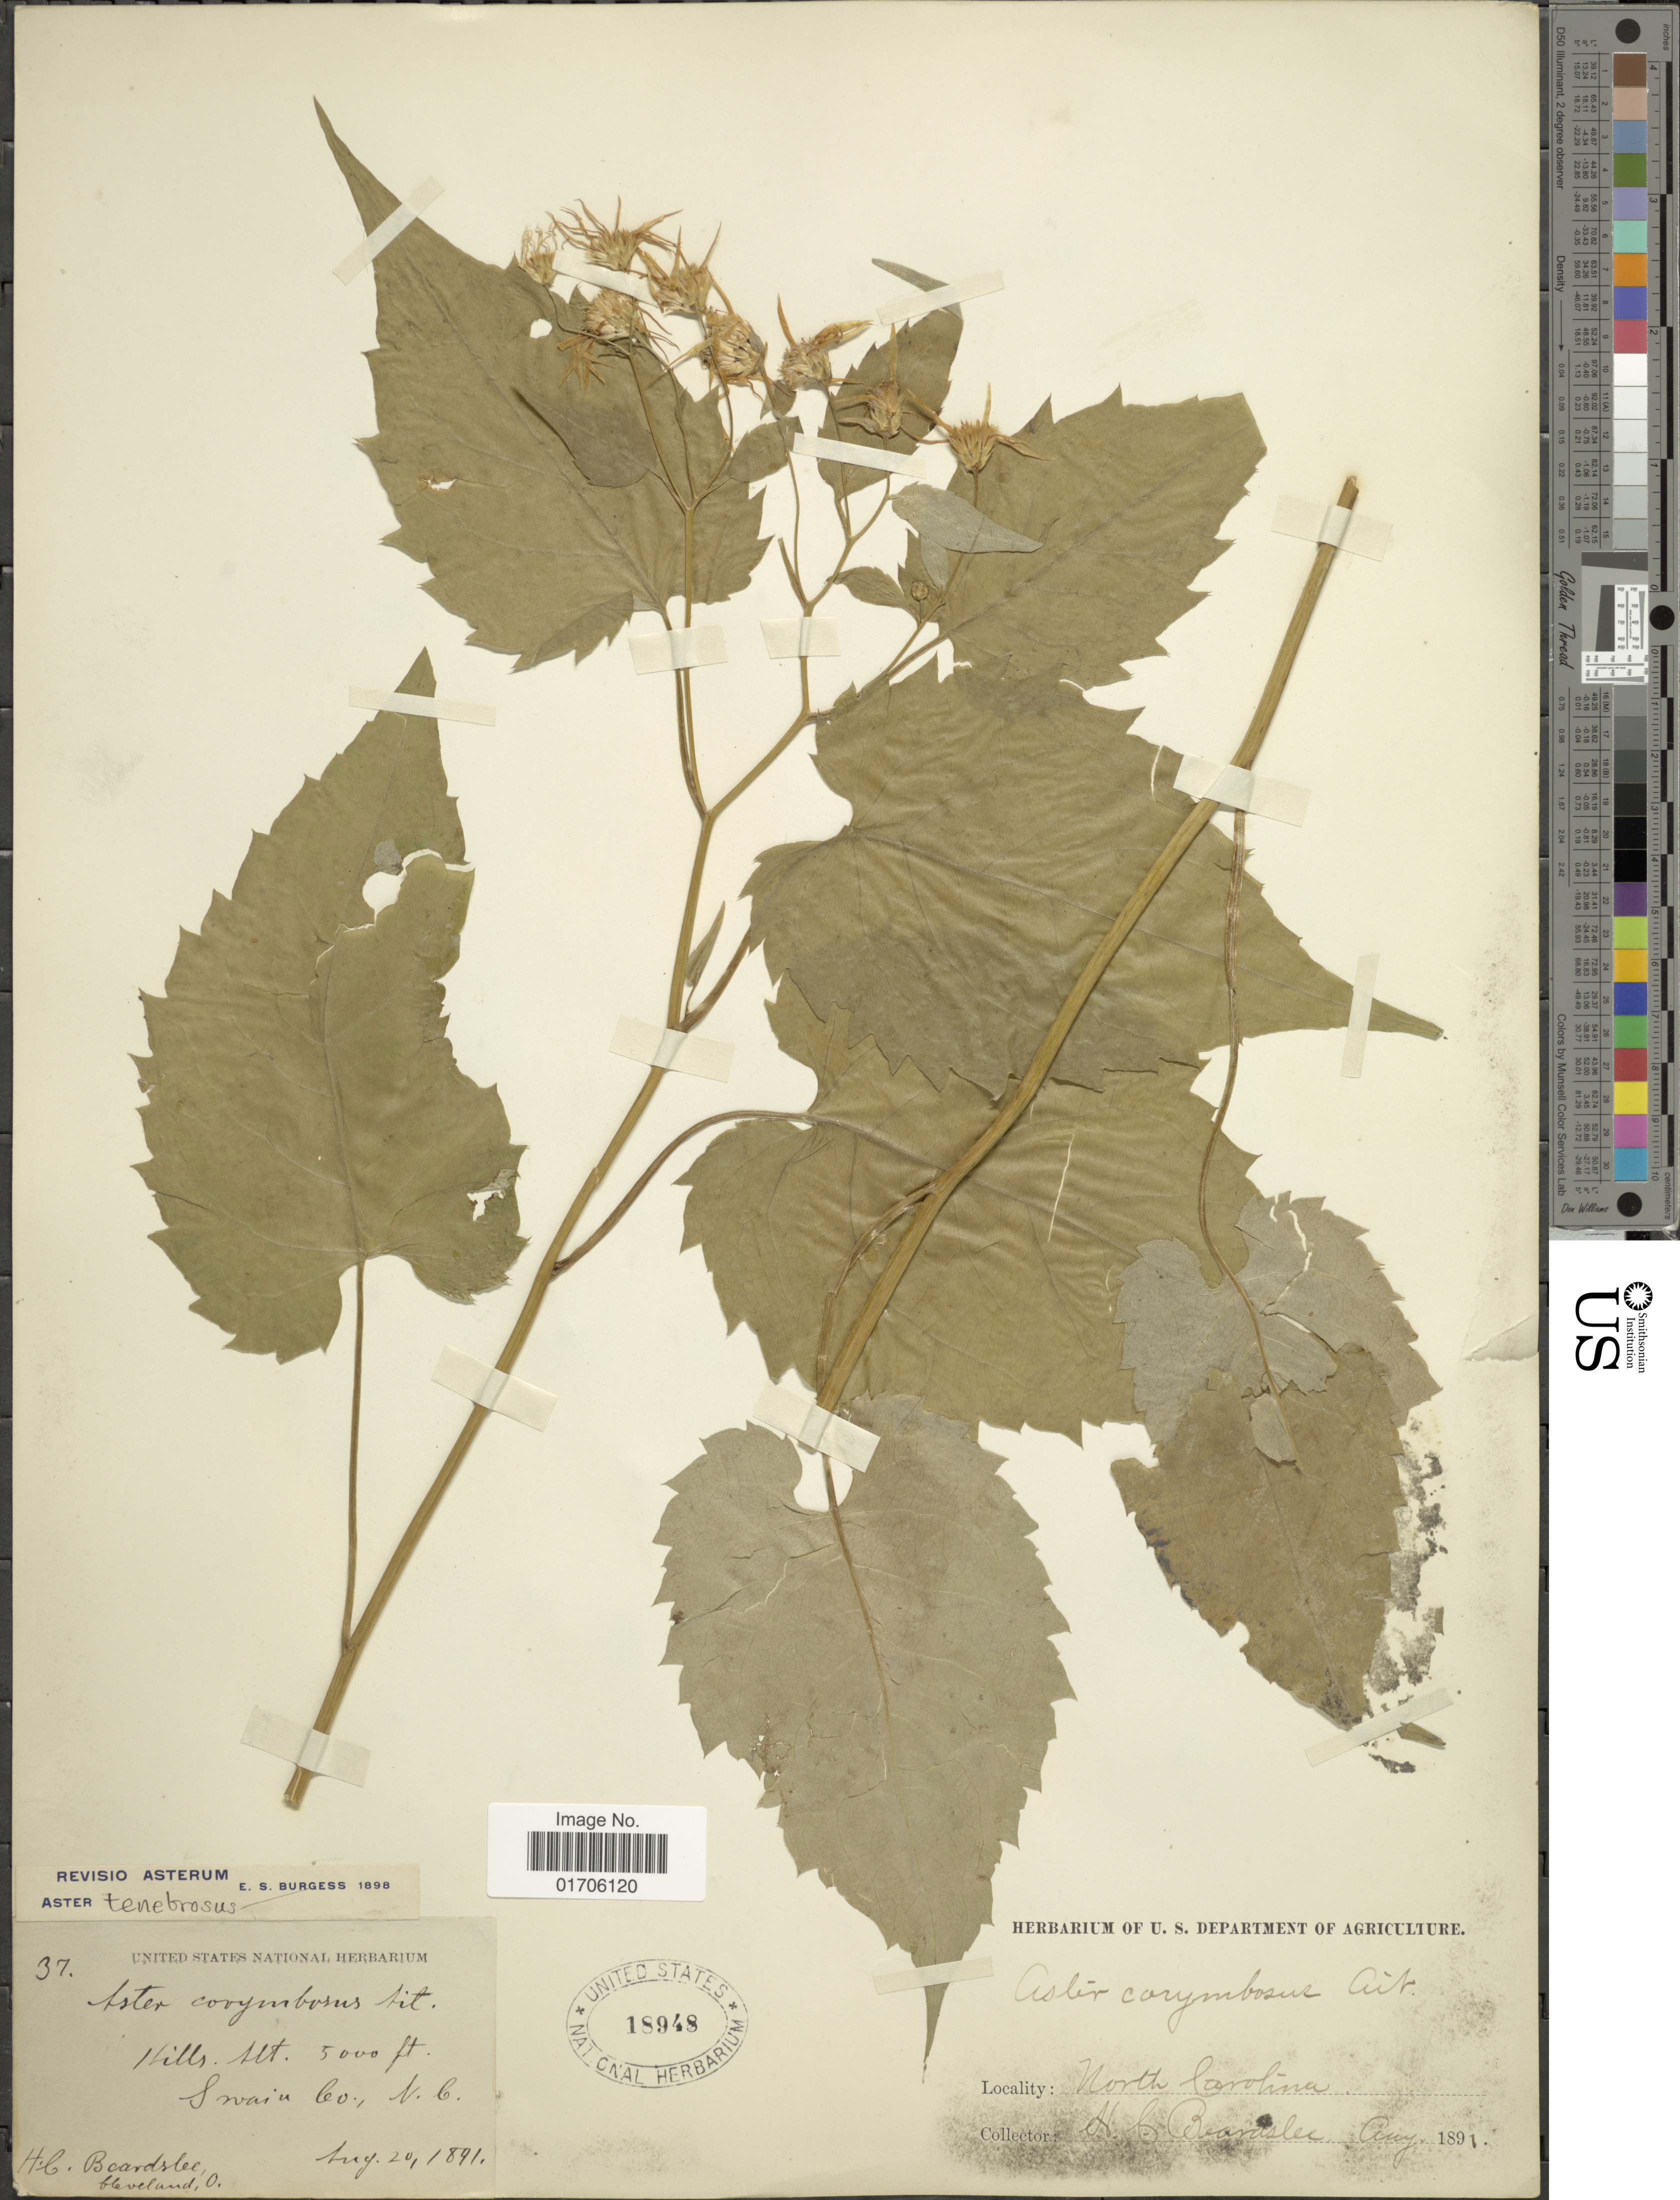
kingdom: Plantae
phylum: Tracheophyta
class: Magnoliopsida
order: Asterales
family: Asteraceae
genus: Aster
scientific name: Aster tenebrosus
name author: E.S. Burgess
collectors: H. Beardslee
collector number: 37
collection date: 1891-08-20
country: United States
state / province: North Carolina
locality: Hills Mt. Swain Co., N.C. North Carolina.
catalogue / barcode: US 18948